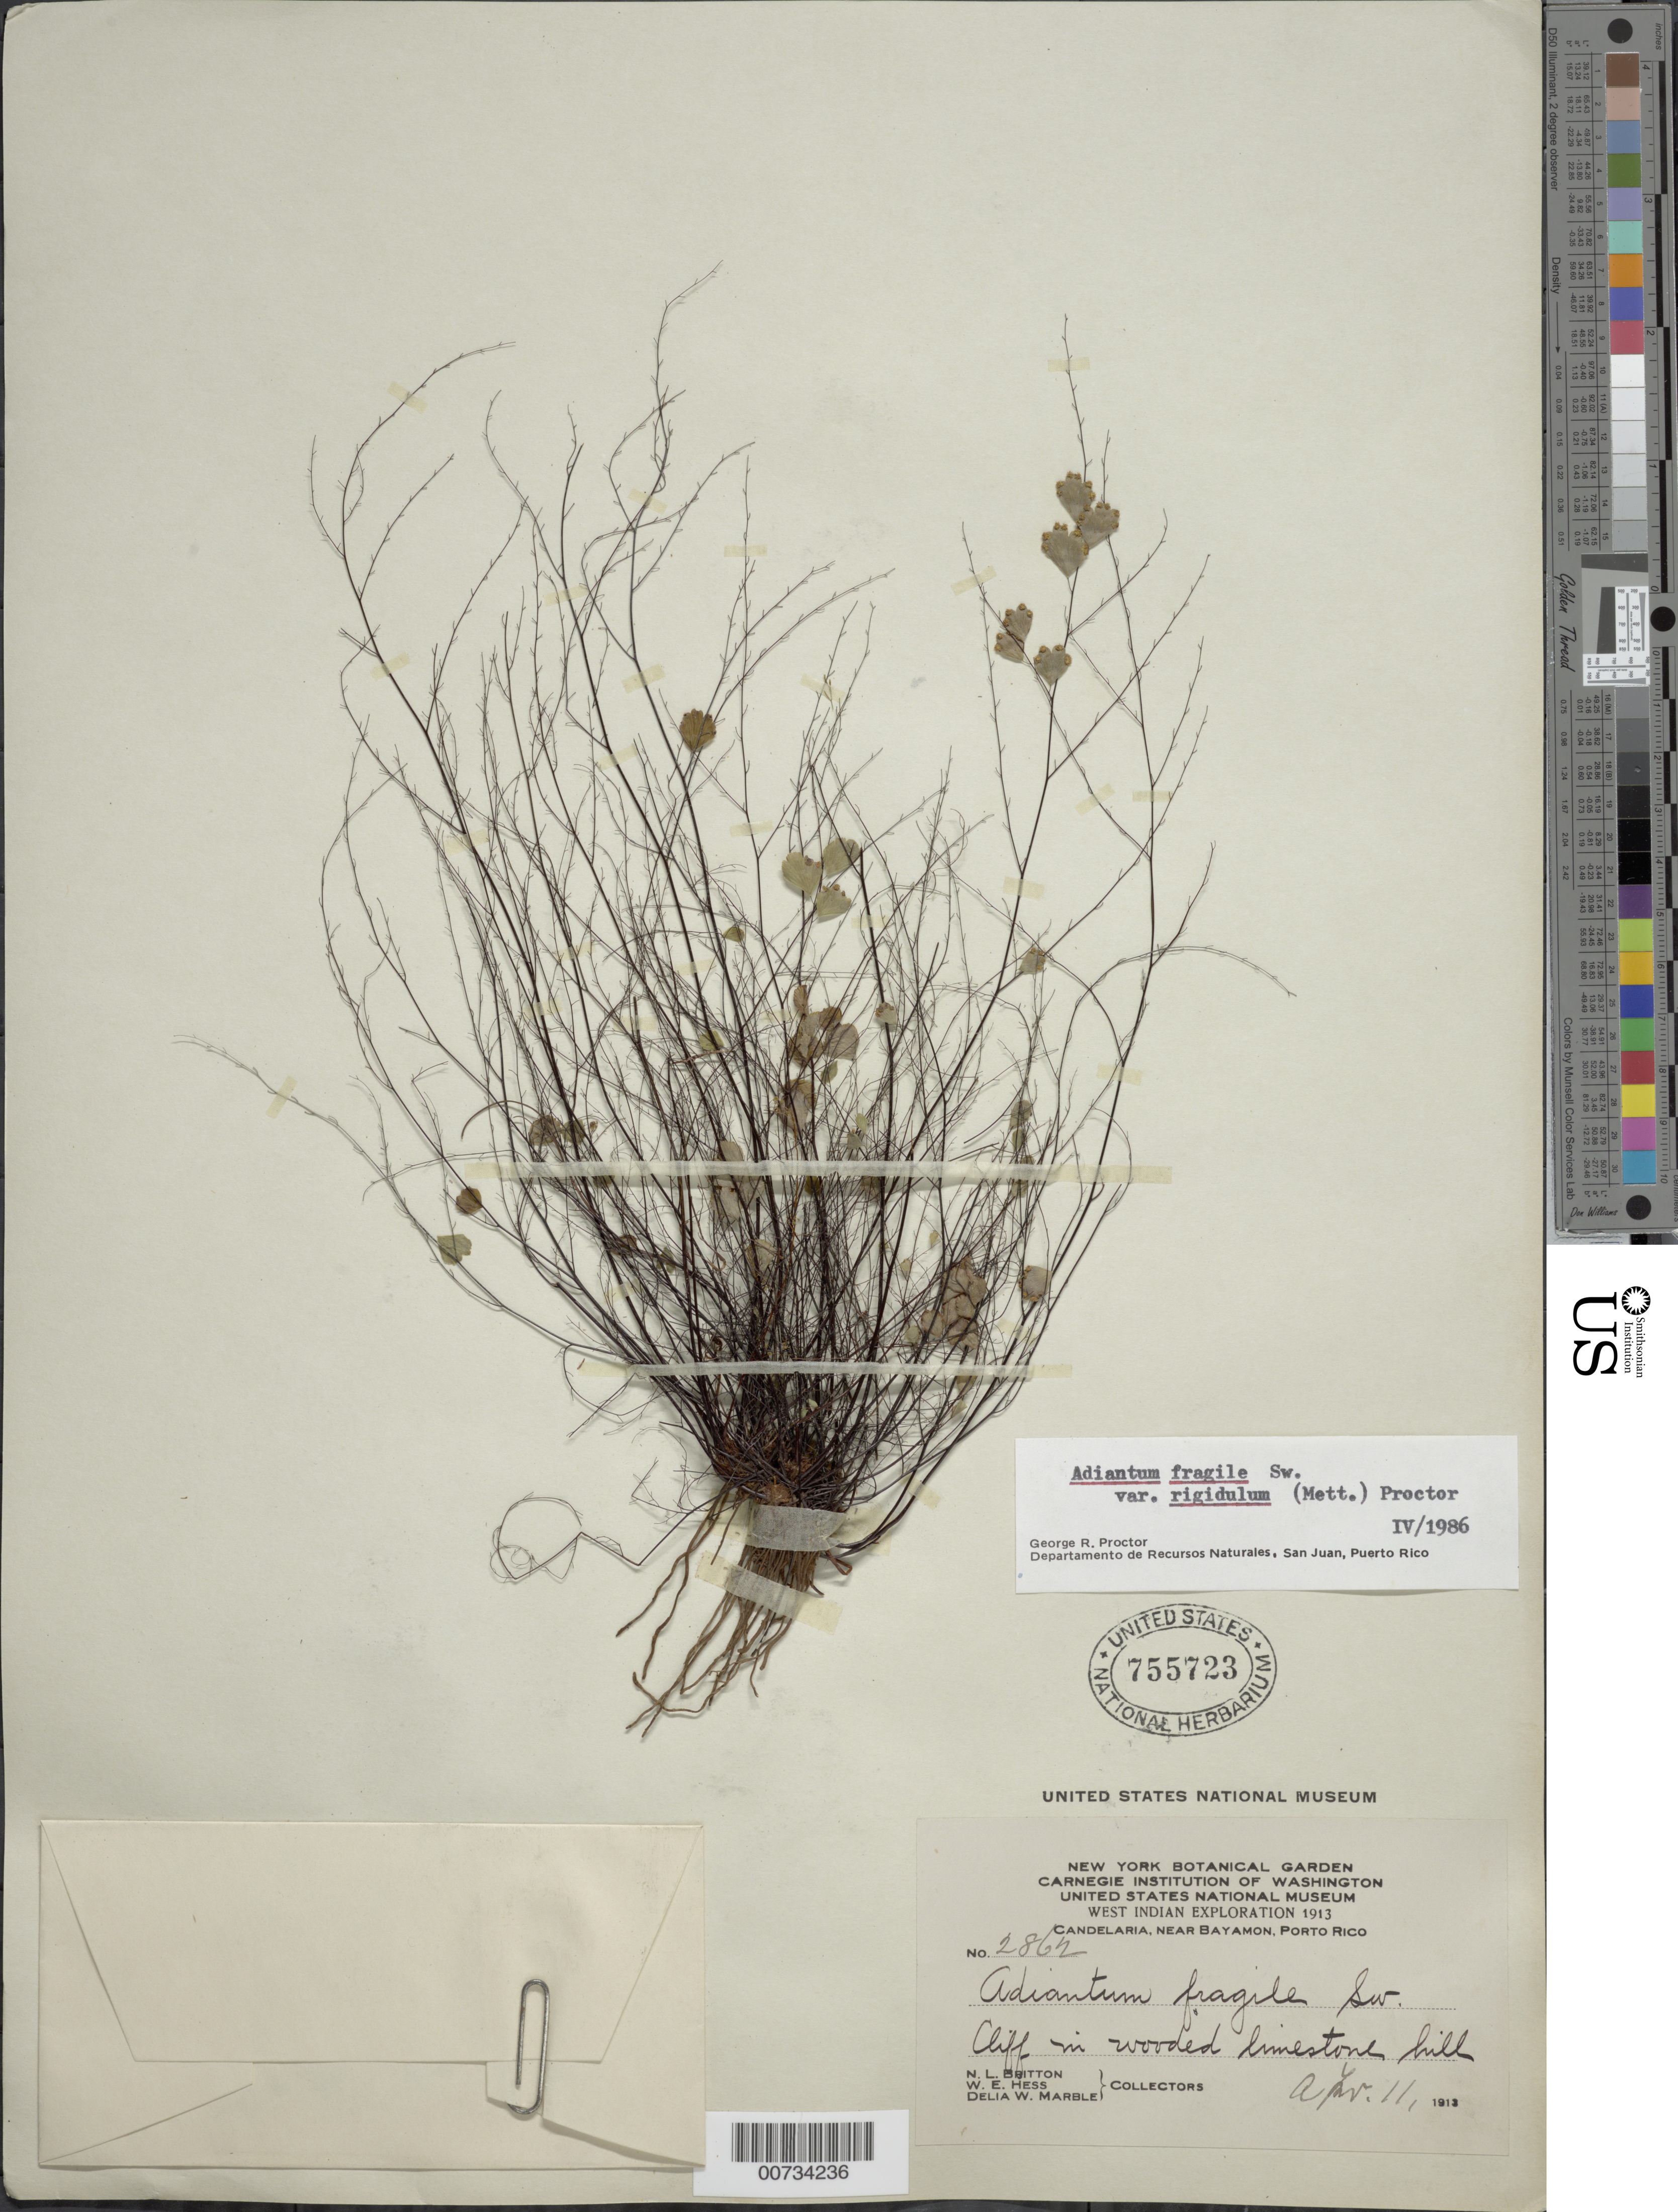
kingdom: Plantae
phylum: Tracheophyta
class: Polypodiopsida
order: Polypodiales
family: Pteridaceae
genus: Adiantum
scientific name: Adiantum fragile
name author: Sw.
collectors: N. Britton, W. Hess & D. W. Marble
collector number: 2862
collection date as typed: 11 Apr 1913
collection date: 1913-04-11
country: Puerto Rico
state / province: Toa Baja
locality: Candelaria, near Bayamon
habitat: Cliff on wooded limestone hill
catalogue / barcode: US 755723